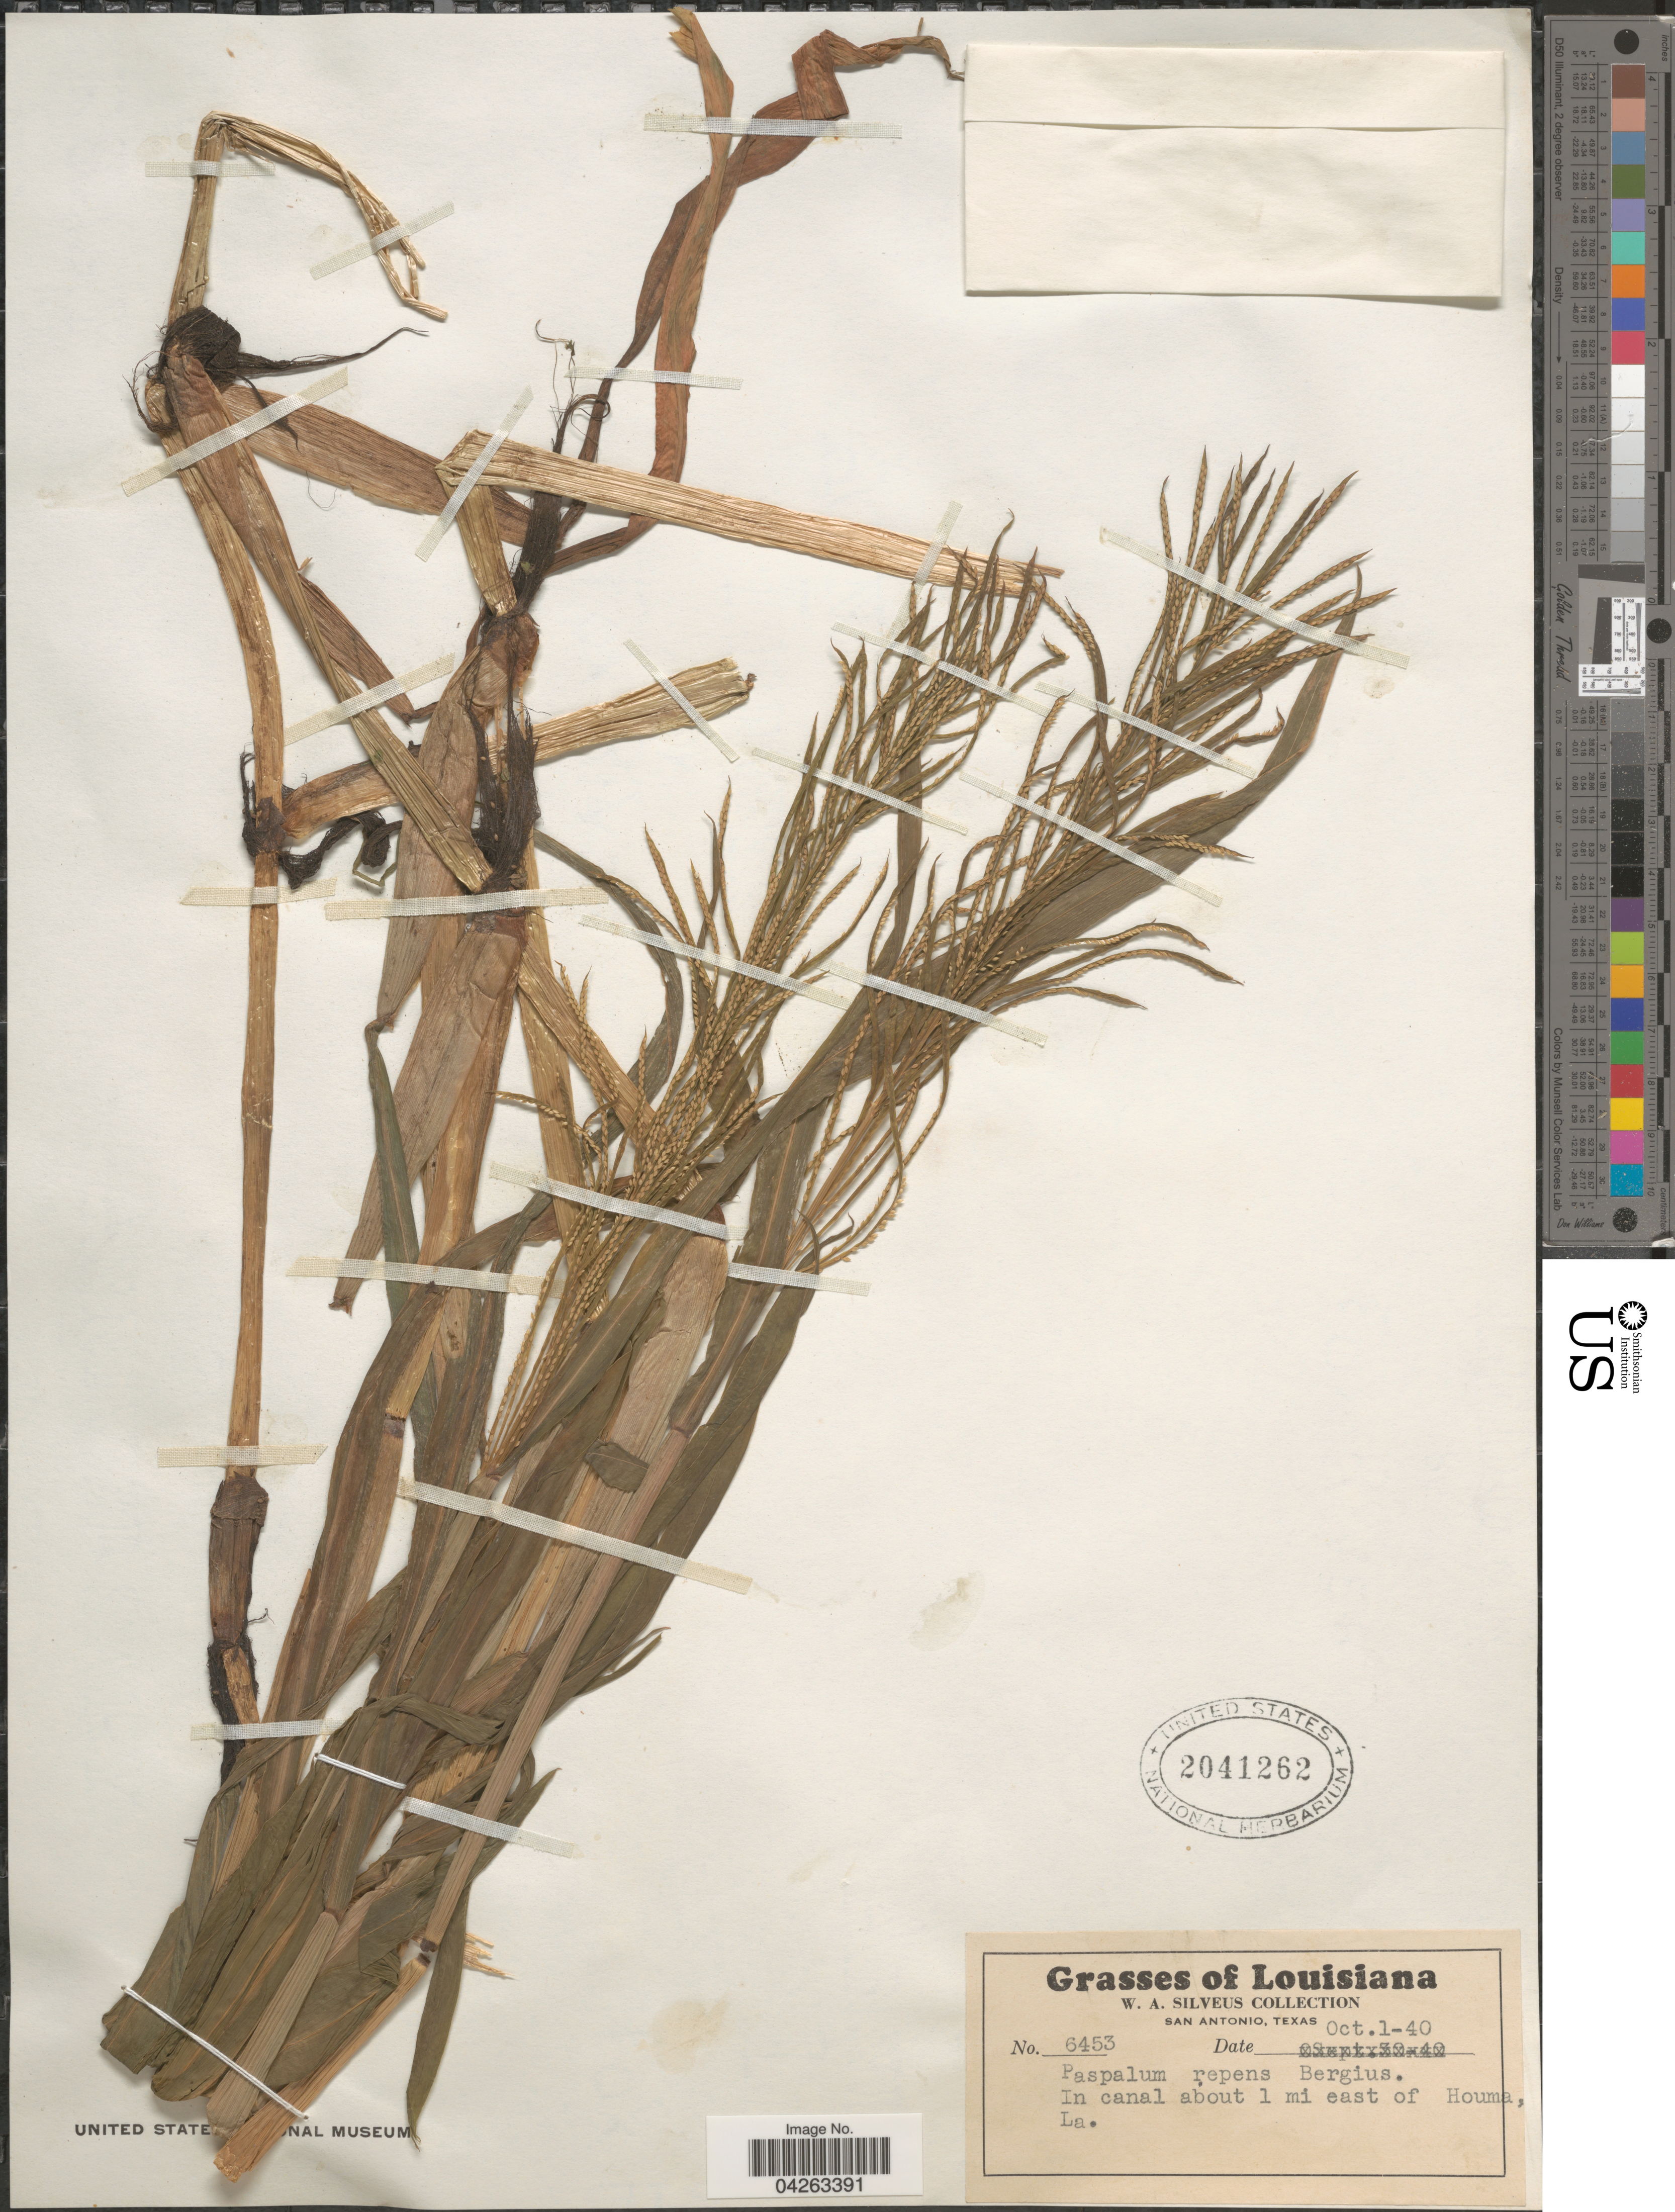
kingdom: Plantae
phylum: Tracheophyta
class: Liliopsida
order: Poales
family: Poaceae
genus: Paspalum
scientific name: Paspalum repens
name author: P.J. Bergius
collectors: W. Silveus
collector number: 6453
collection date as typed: Transcribed d/m/y: 1/10/40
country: United States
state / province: Louisiana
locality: In canal about 1 mi east of Houma.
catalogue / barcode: US 2041262